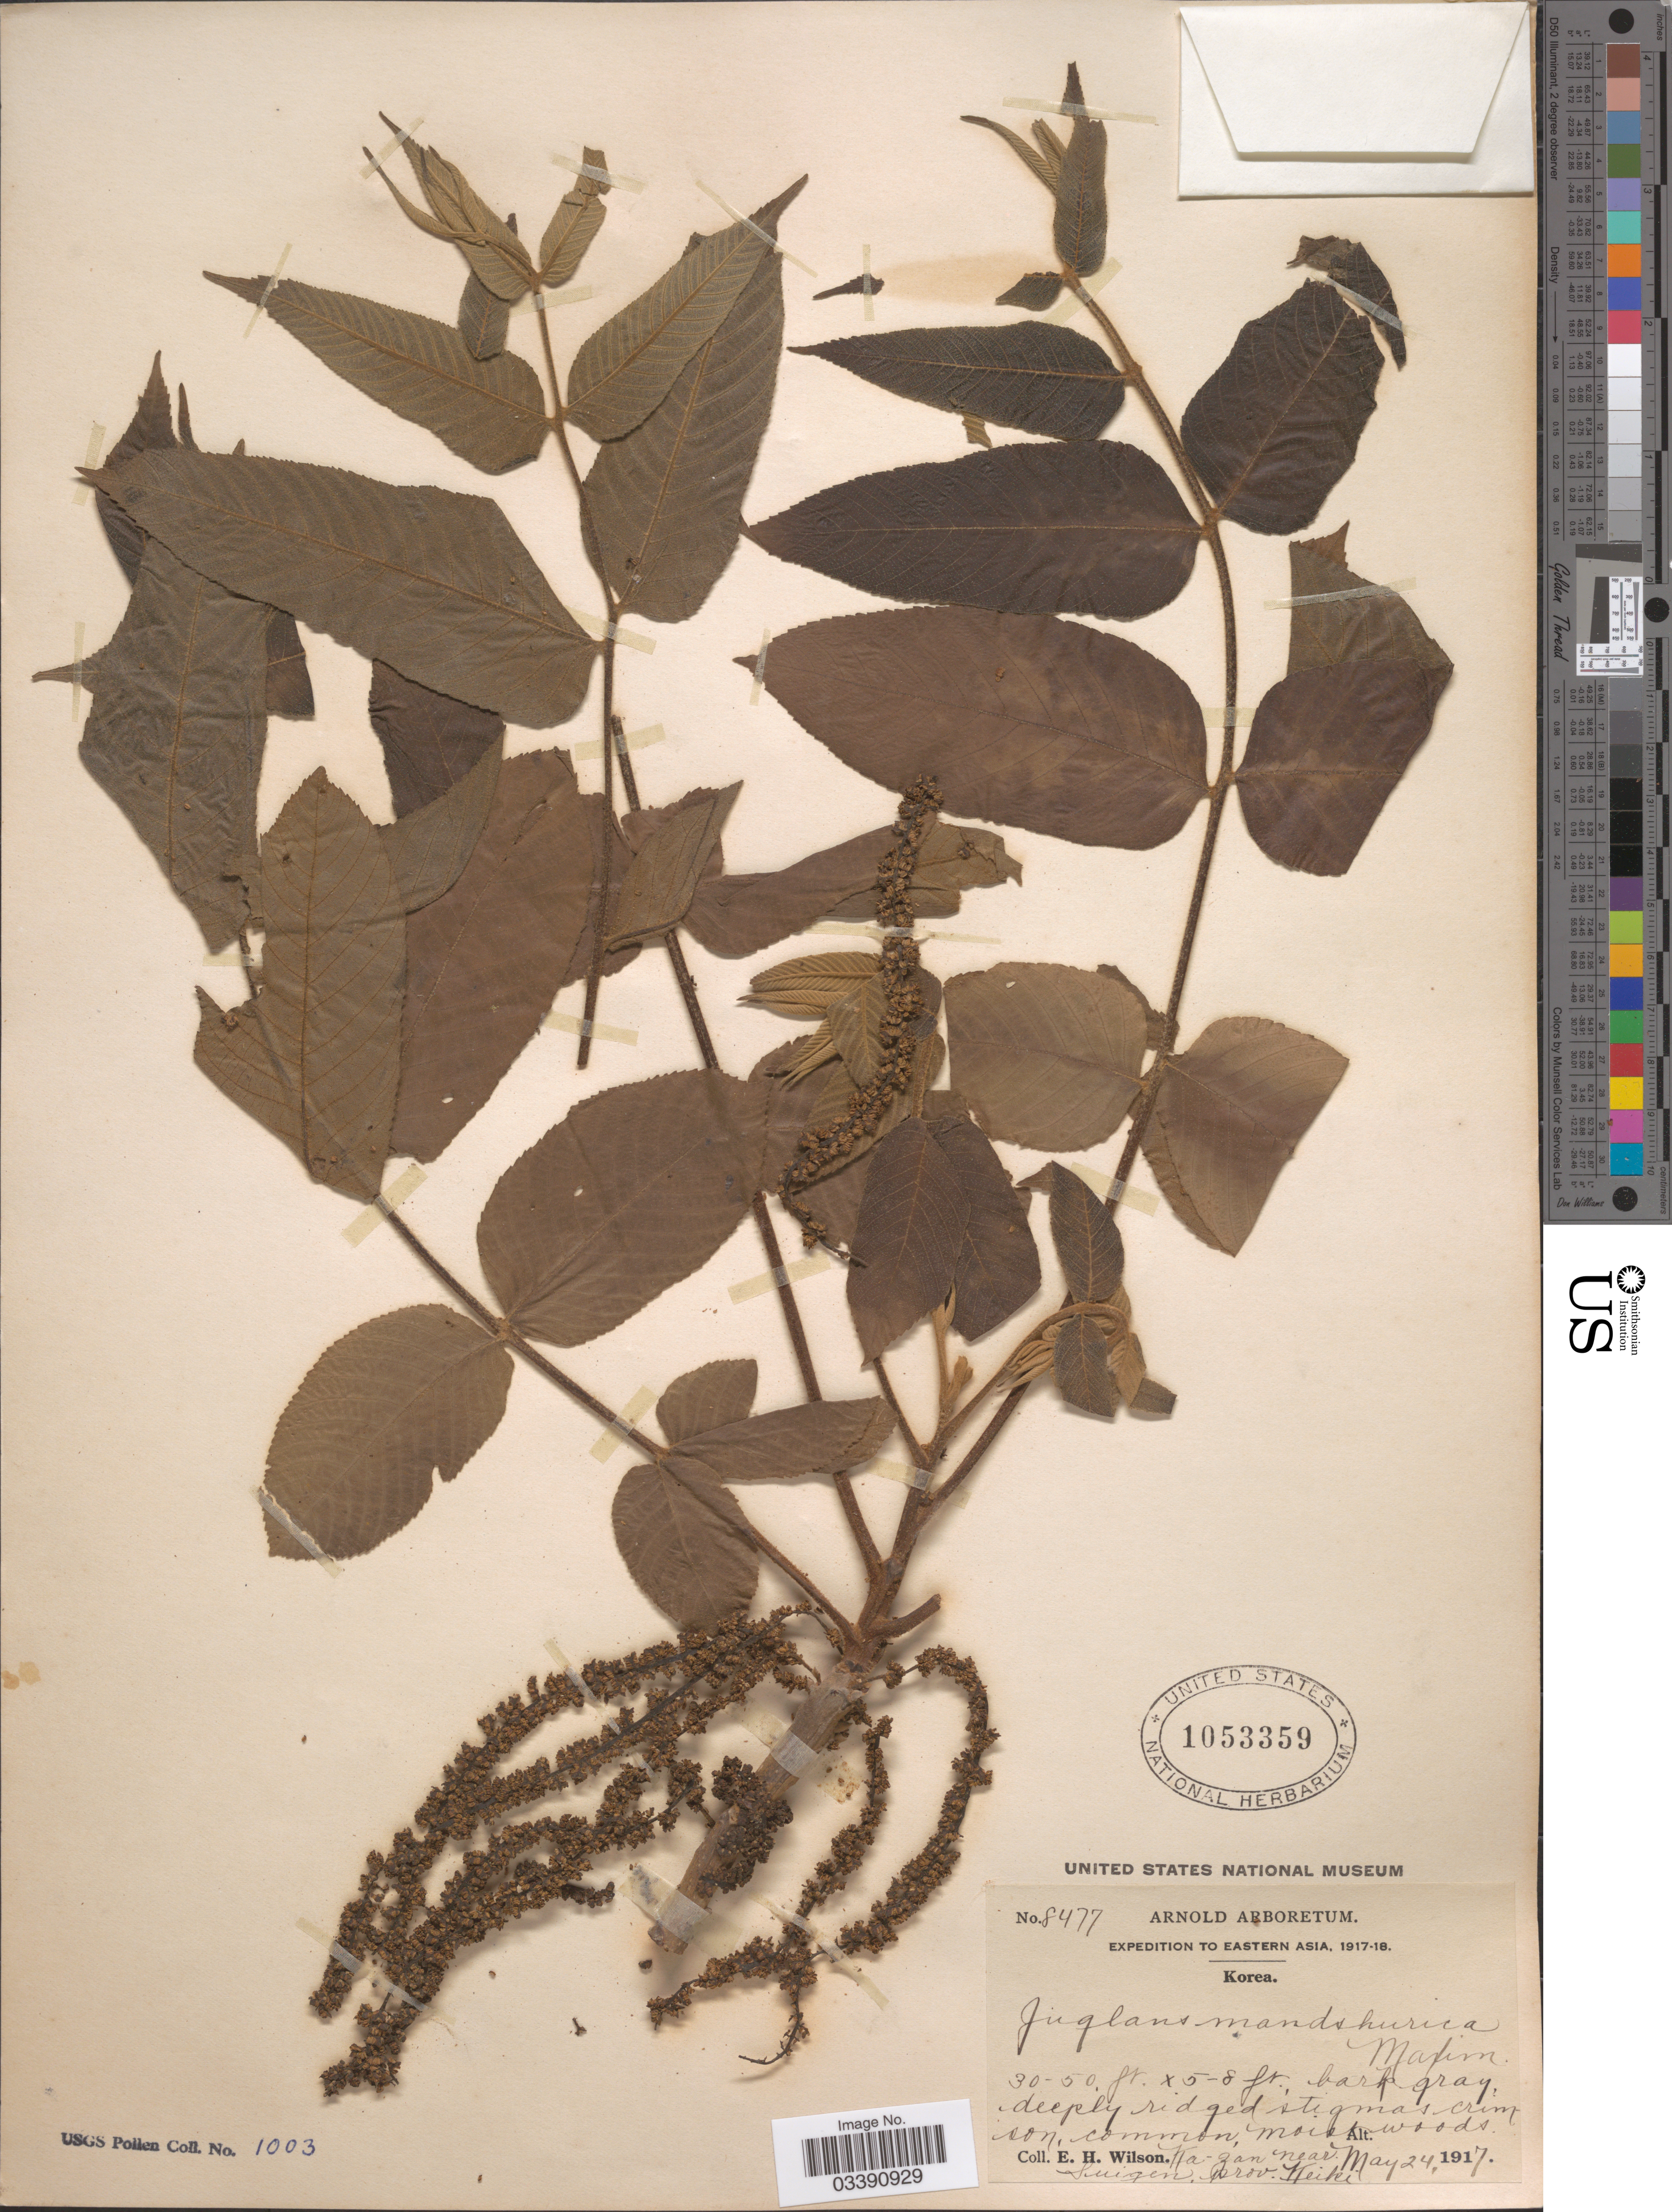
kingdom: Plantae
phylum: Tracheophyta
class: Magnoliopsida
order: Fagales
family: Juglandaceae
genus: Juglans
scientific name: Juglans mandshurica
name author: Maxim.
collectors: E. Wilson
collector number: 8477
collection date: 1917-05-24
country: South Korea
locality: Ka-zan near Suigen, prov. Keike.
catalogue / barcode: US 1053359